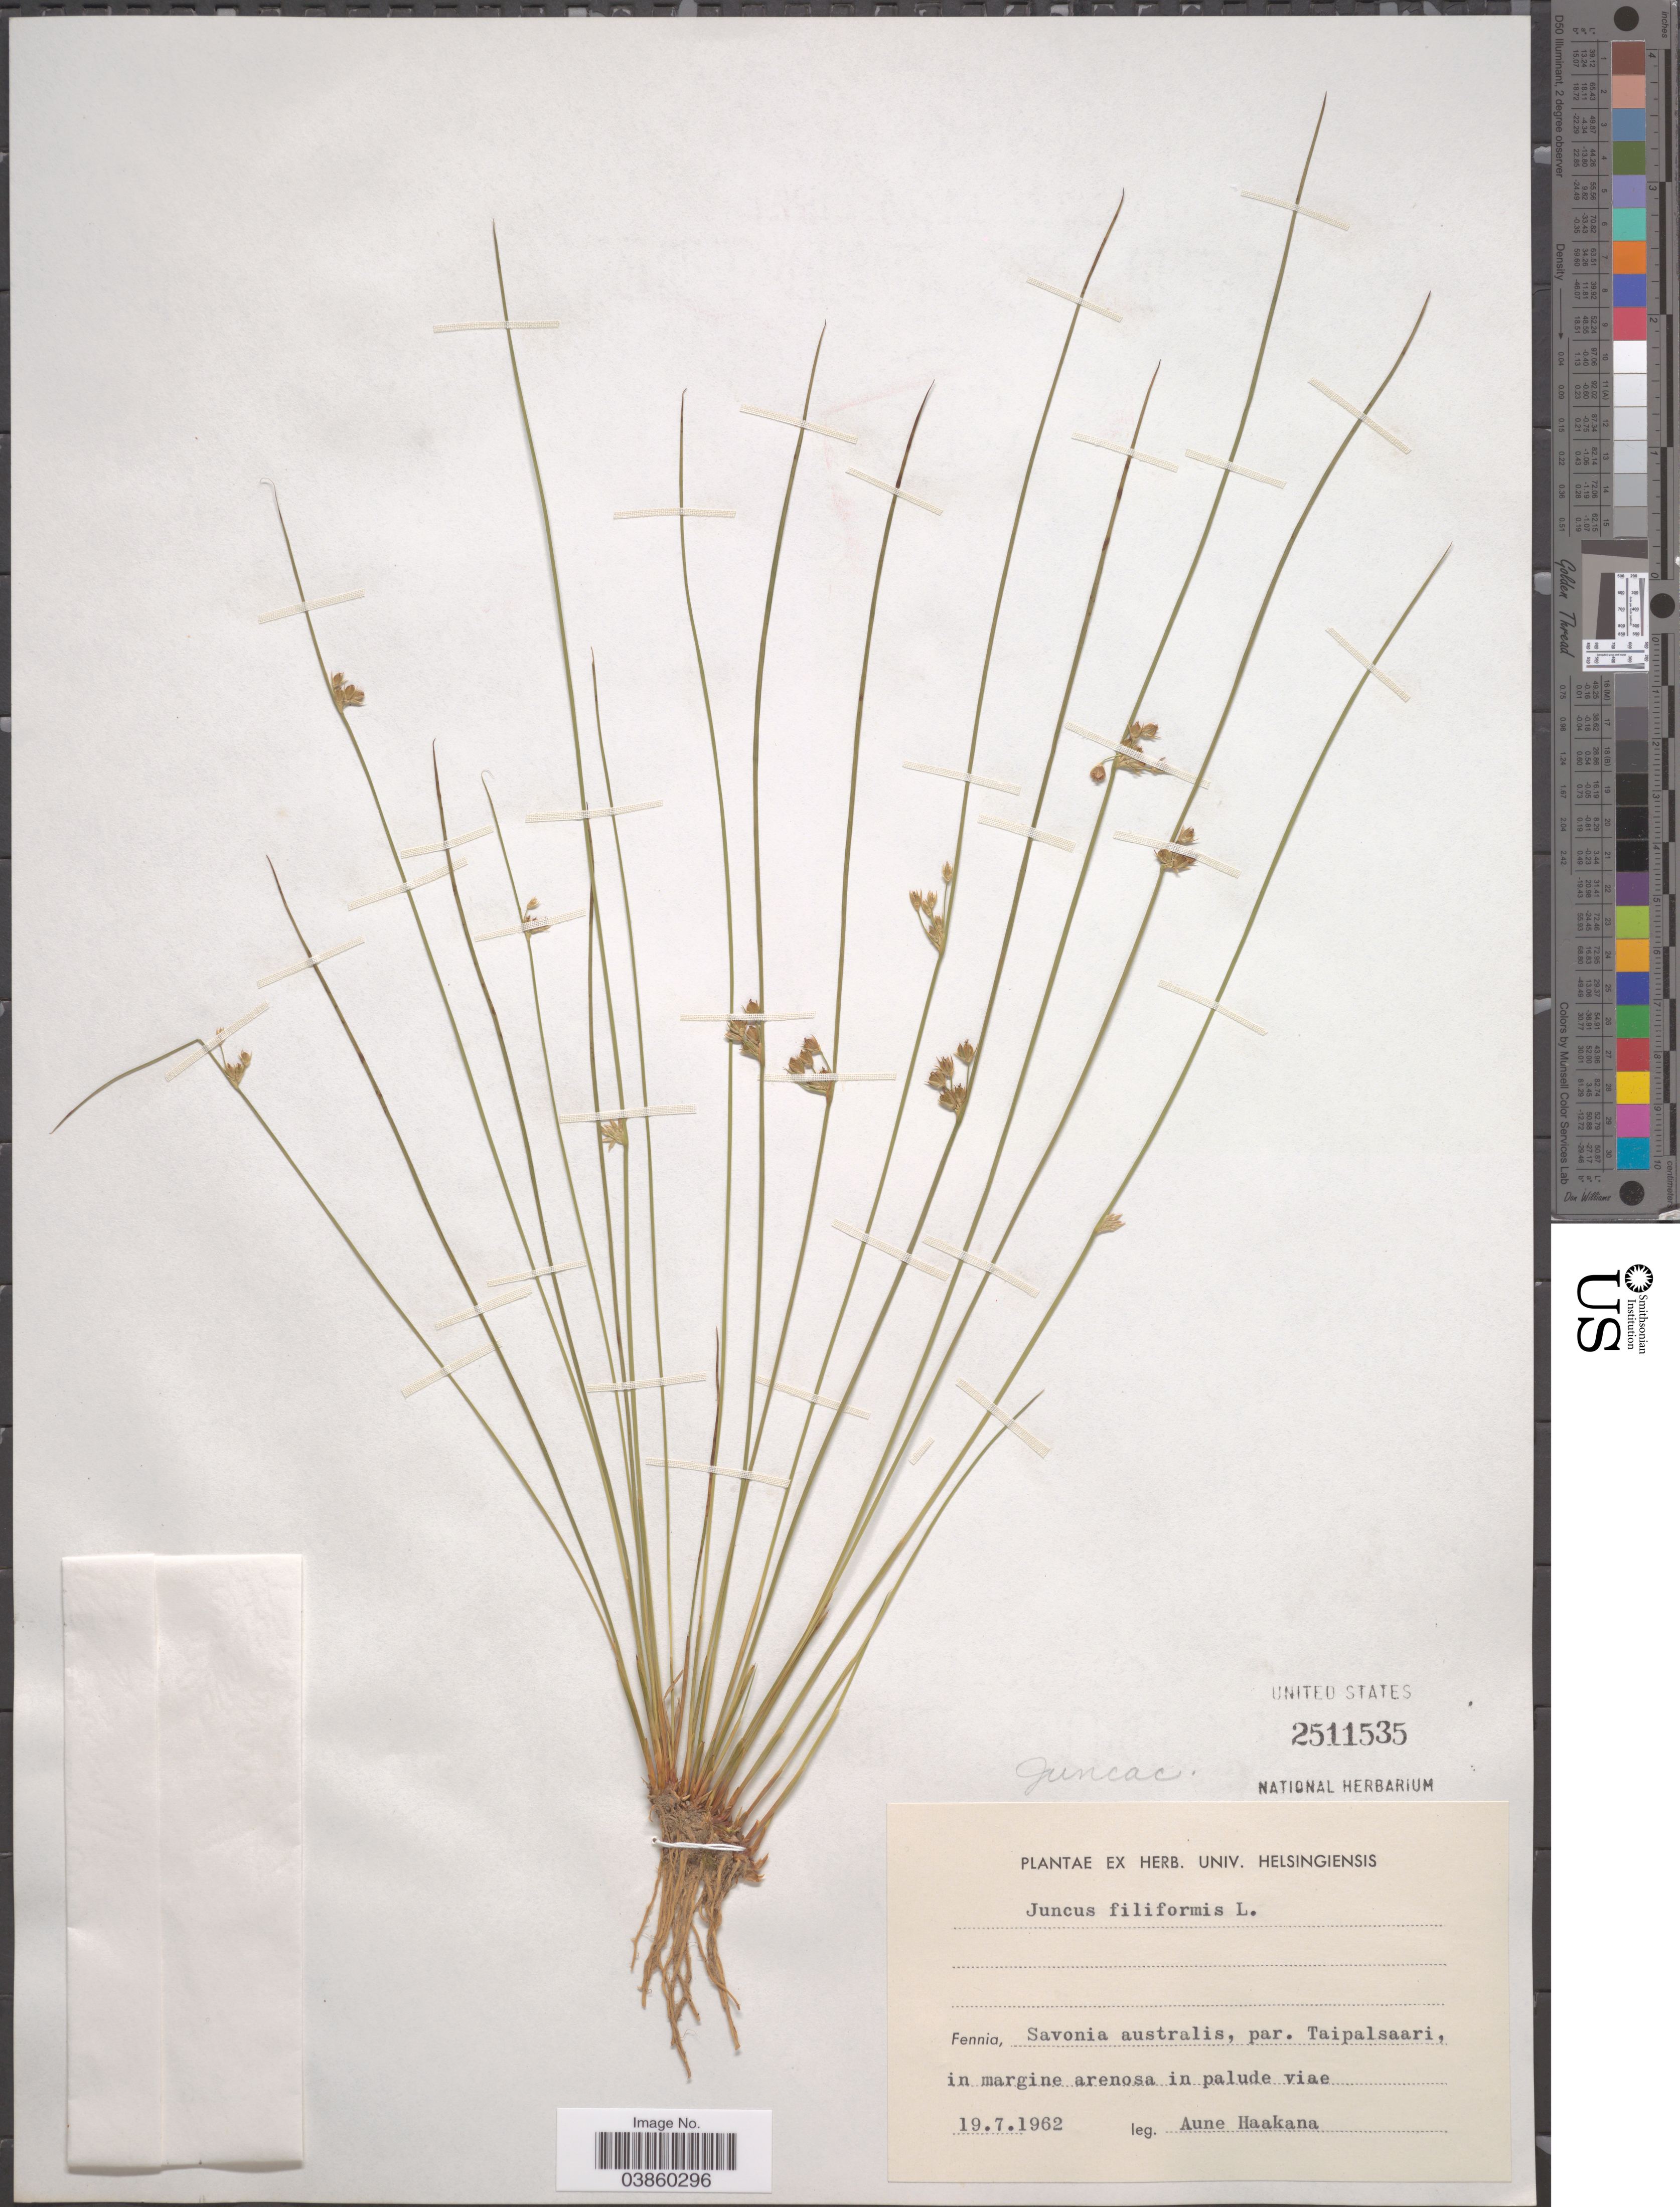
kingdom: Plantae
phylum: Tracheophyta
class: Liliopsida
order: Poales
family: Juncaceae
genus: Juncus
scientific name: Juncus filiformis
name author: L.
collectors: A. Haakana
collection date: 1962-07-19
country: Finland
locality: Fennia, Savonia australis, par. Taipalsaari, in margine arenosa in palude viae.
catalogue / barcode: US 2511535